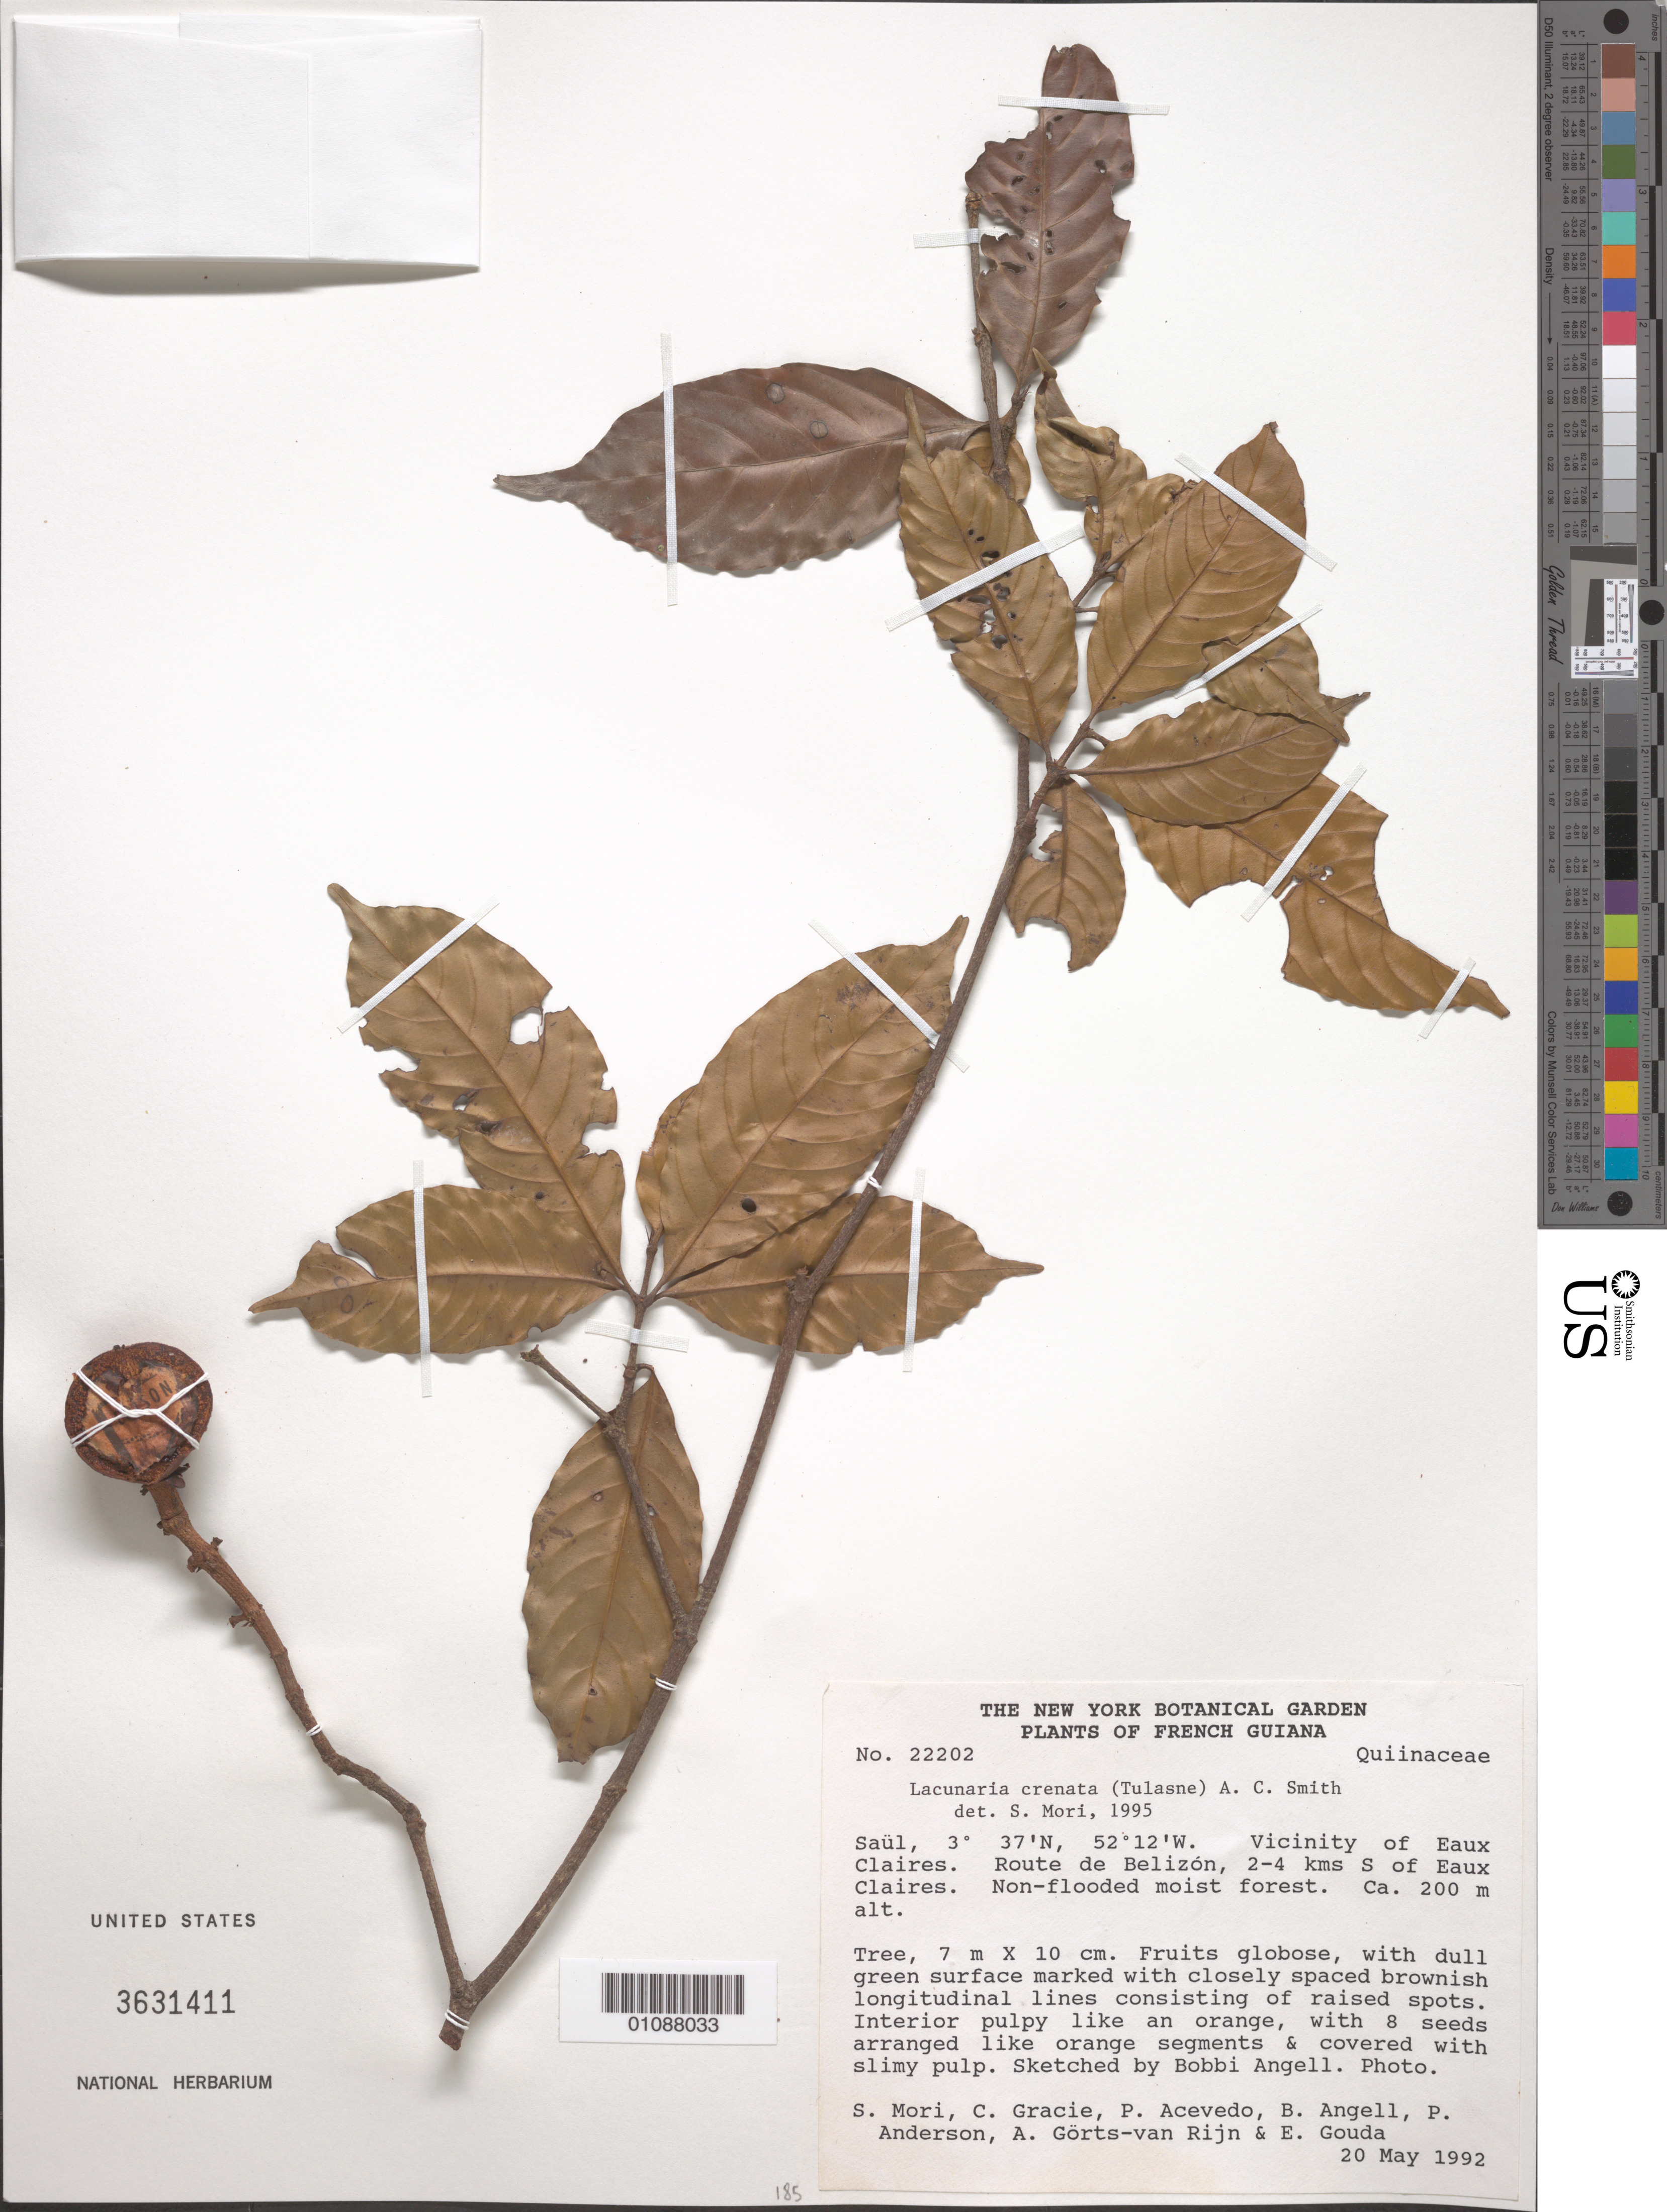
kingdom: Plantae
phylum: Tracheophyta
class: Magnoliopsida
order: Malpighiales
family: Quiinaceae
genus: Lacunaria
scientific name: Lacunaria crenata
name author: (Tul.) A.C. Sm.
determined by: Mori, Scott A.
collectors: S. Mori, C. A. Gracie, P. Acevedo-Rodr., Bobbi Angell, P. Anderson, A. .R. A. Görts-van Rijn & E. J. Gouda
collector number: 22202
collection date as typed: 20-May-92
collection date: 1992-05-20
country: French Guiana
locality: Saül, Route de Belizó, 2-4 km S of Eaux Claires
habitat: Non-flooded moist forest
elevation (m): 200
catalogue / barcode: US 3631411